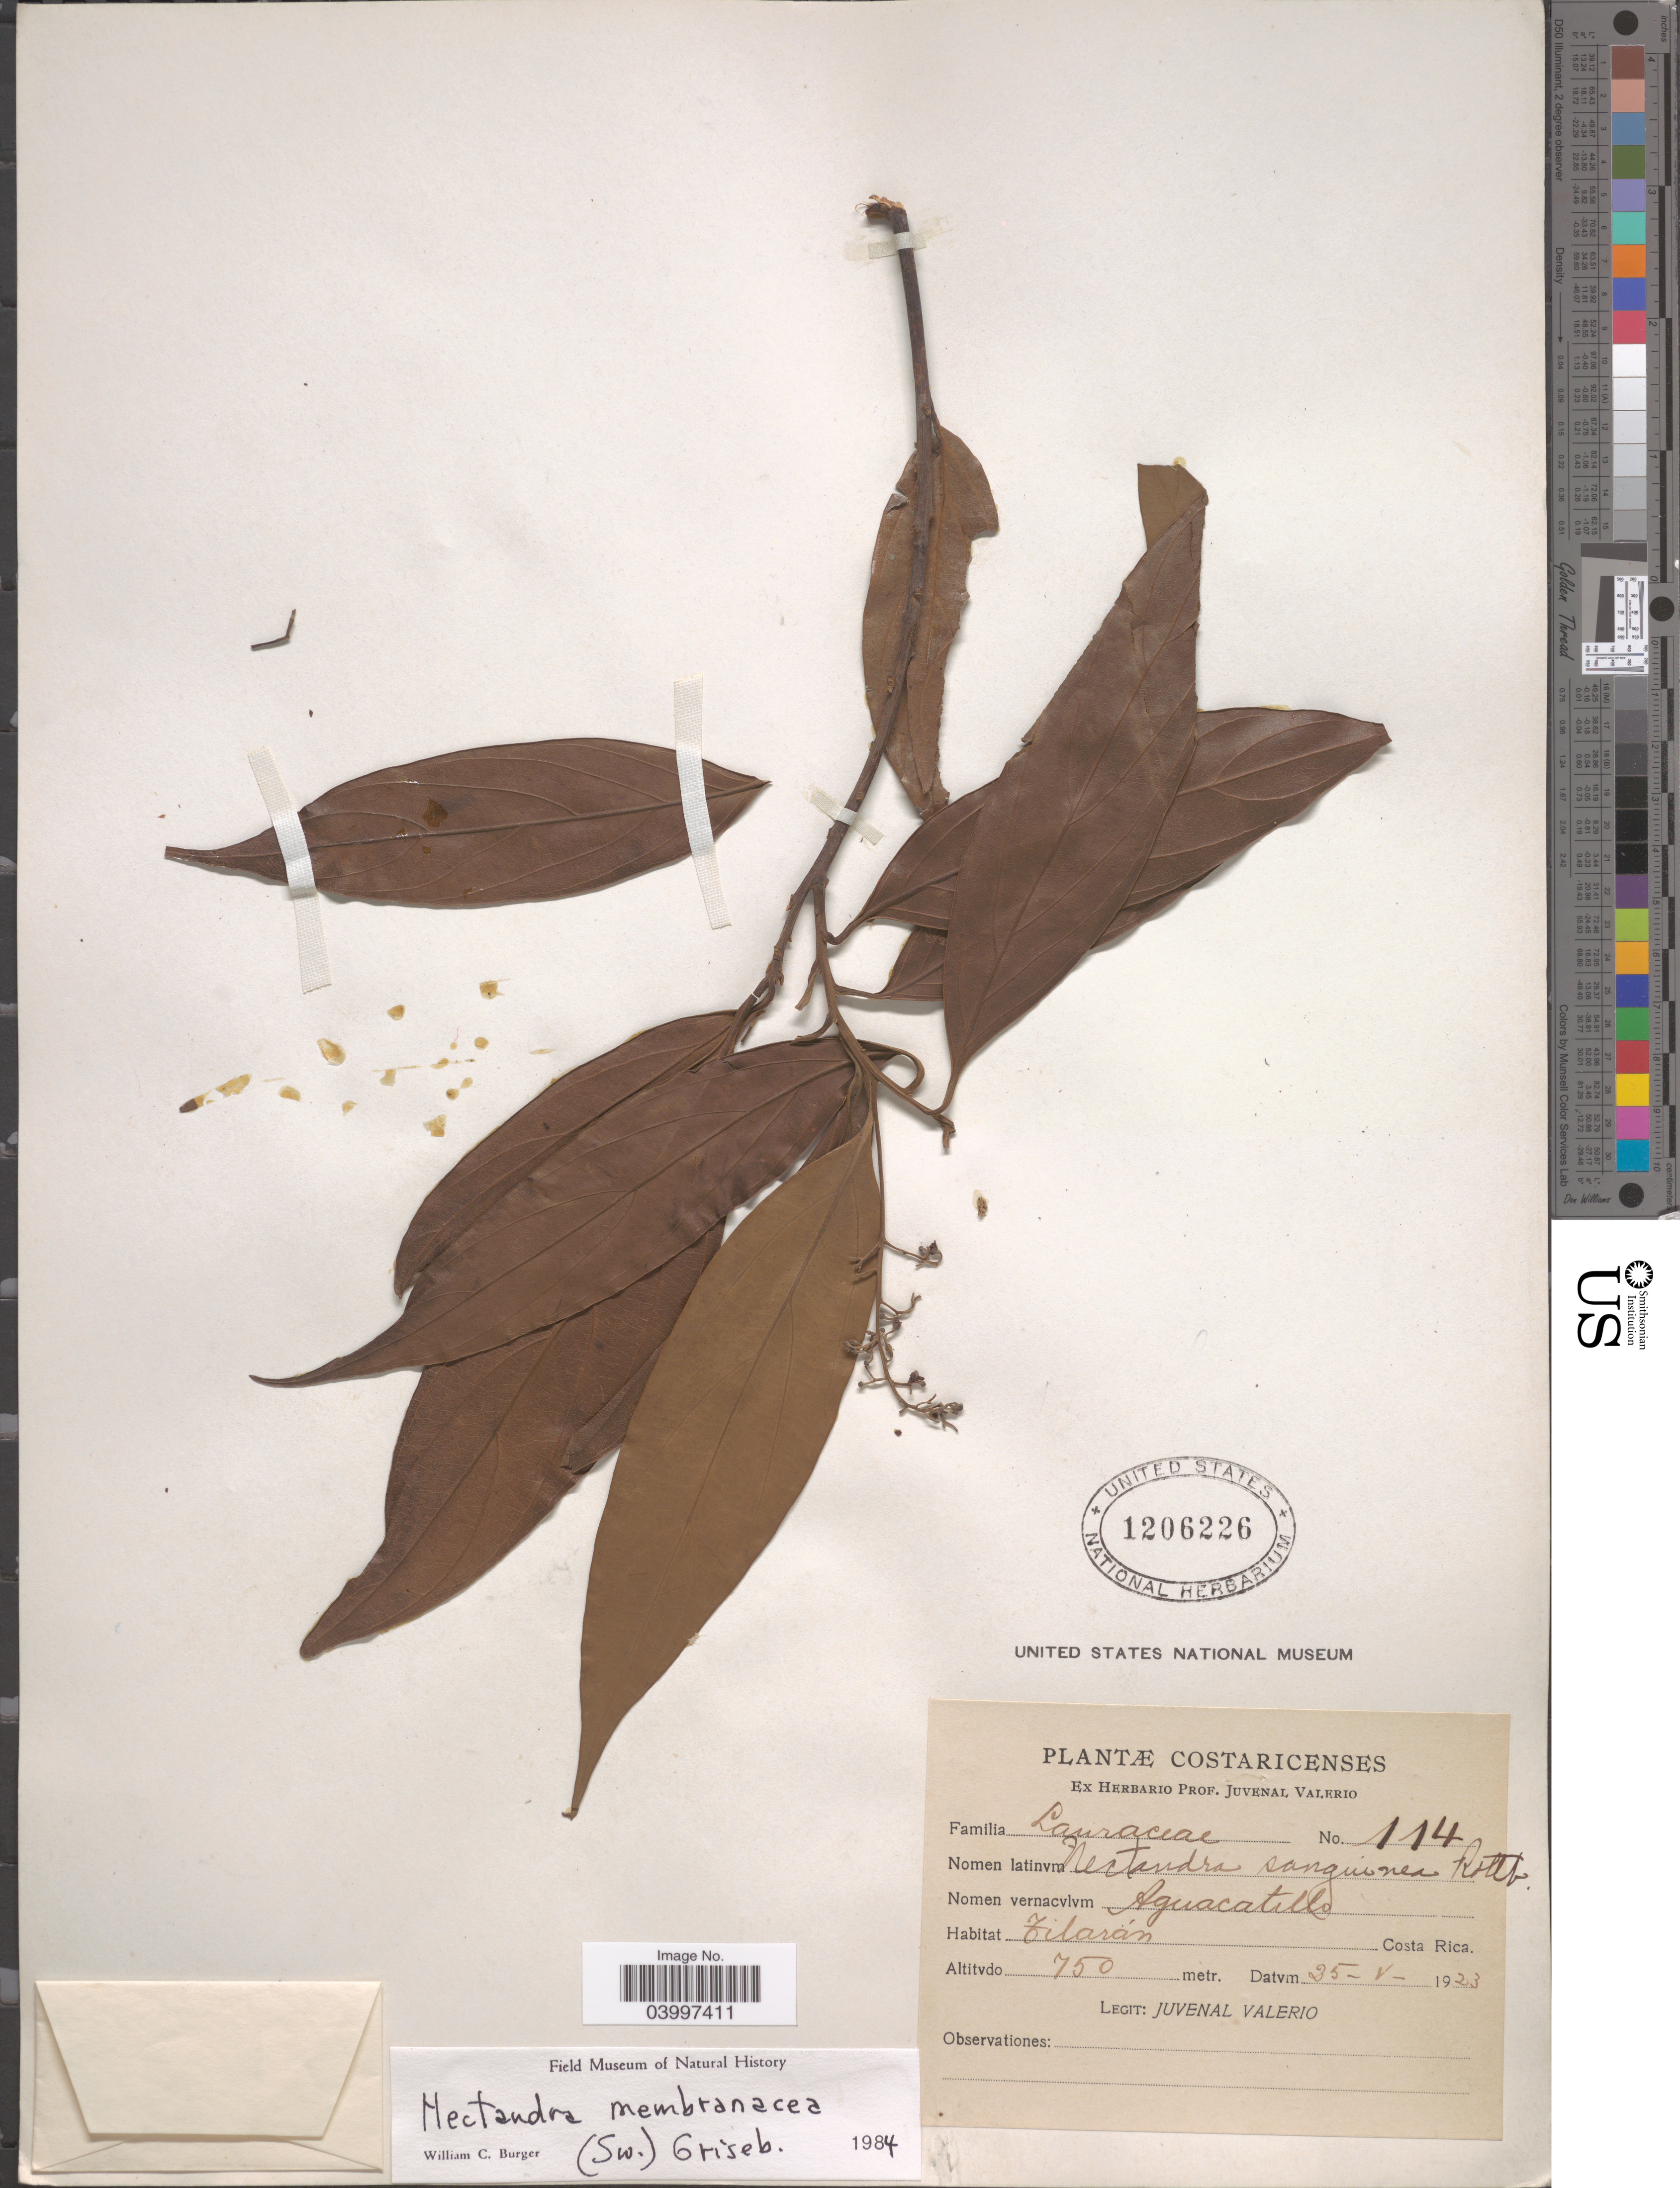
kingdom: Plantae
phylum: Tracheophyta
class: Magnoliopsida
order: Laurales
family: Lauraceae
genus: Nectandra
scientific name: Nectandra membranacea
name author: (Sw.) Griseb.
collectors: J. Valerio R.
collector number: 114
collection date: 1923-05-25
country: Costa Rica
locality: Tilarán.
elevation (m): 750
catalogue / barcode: US 1206226